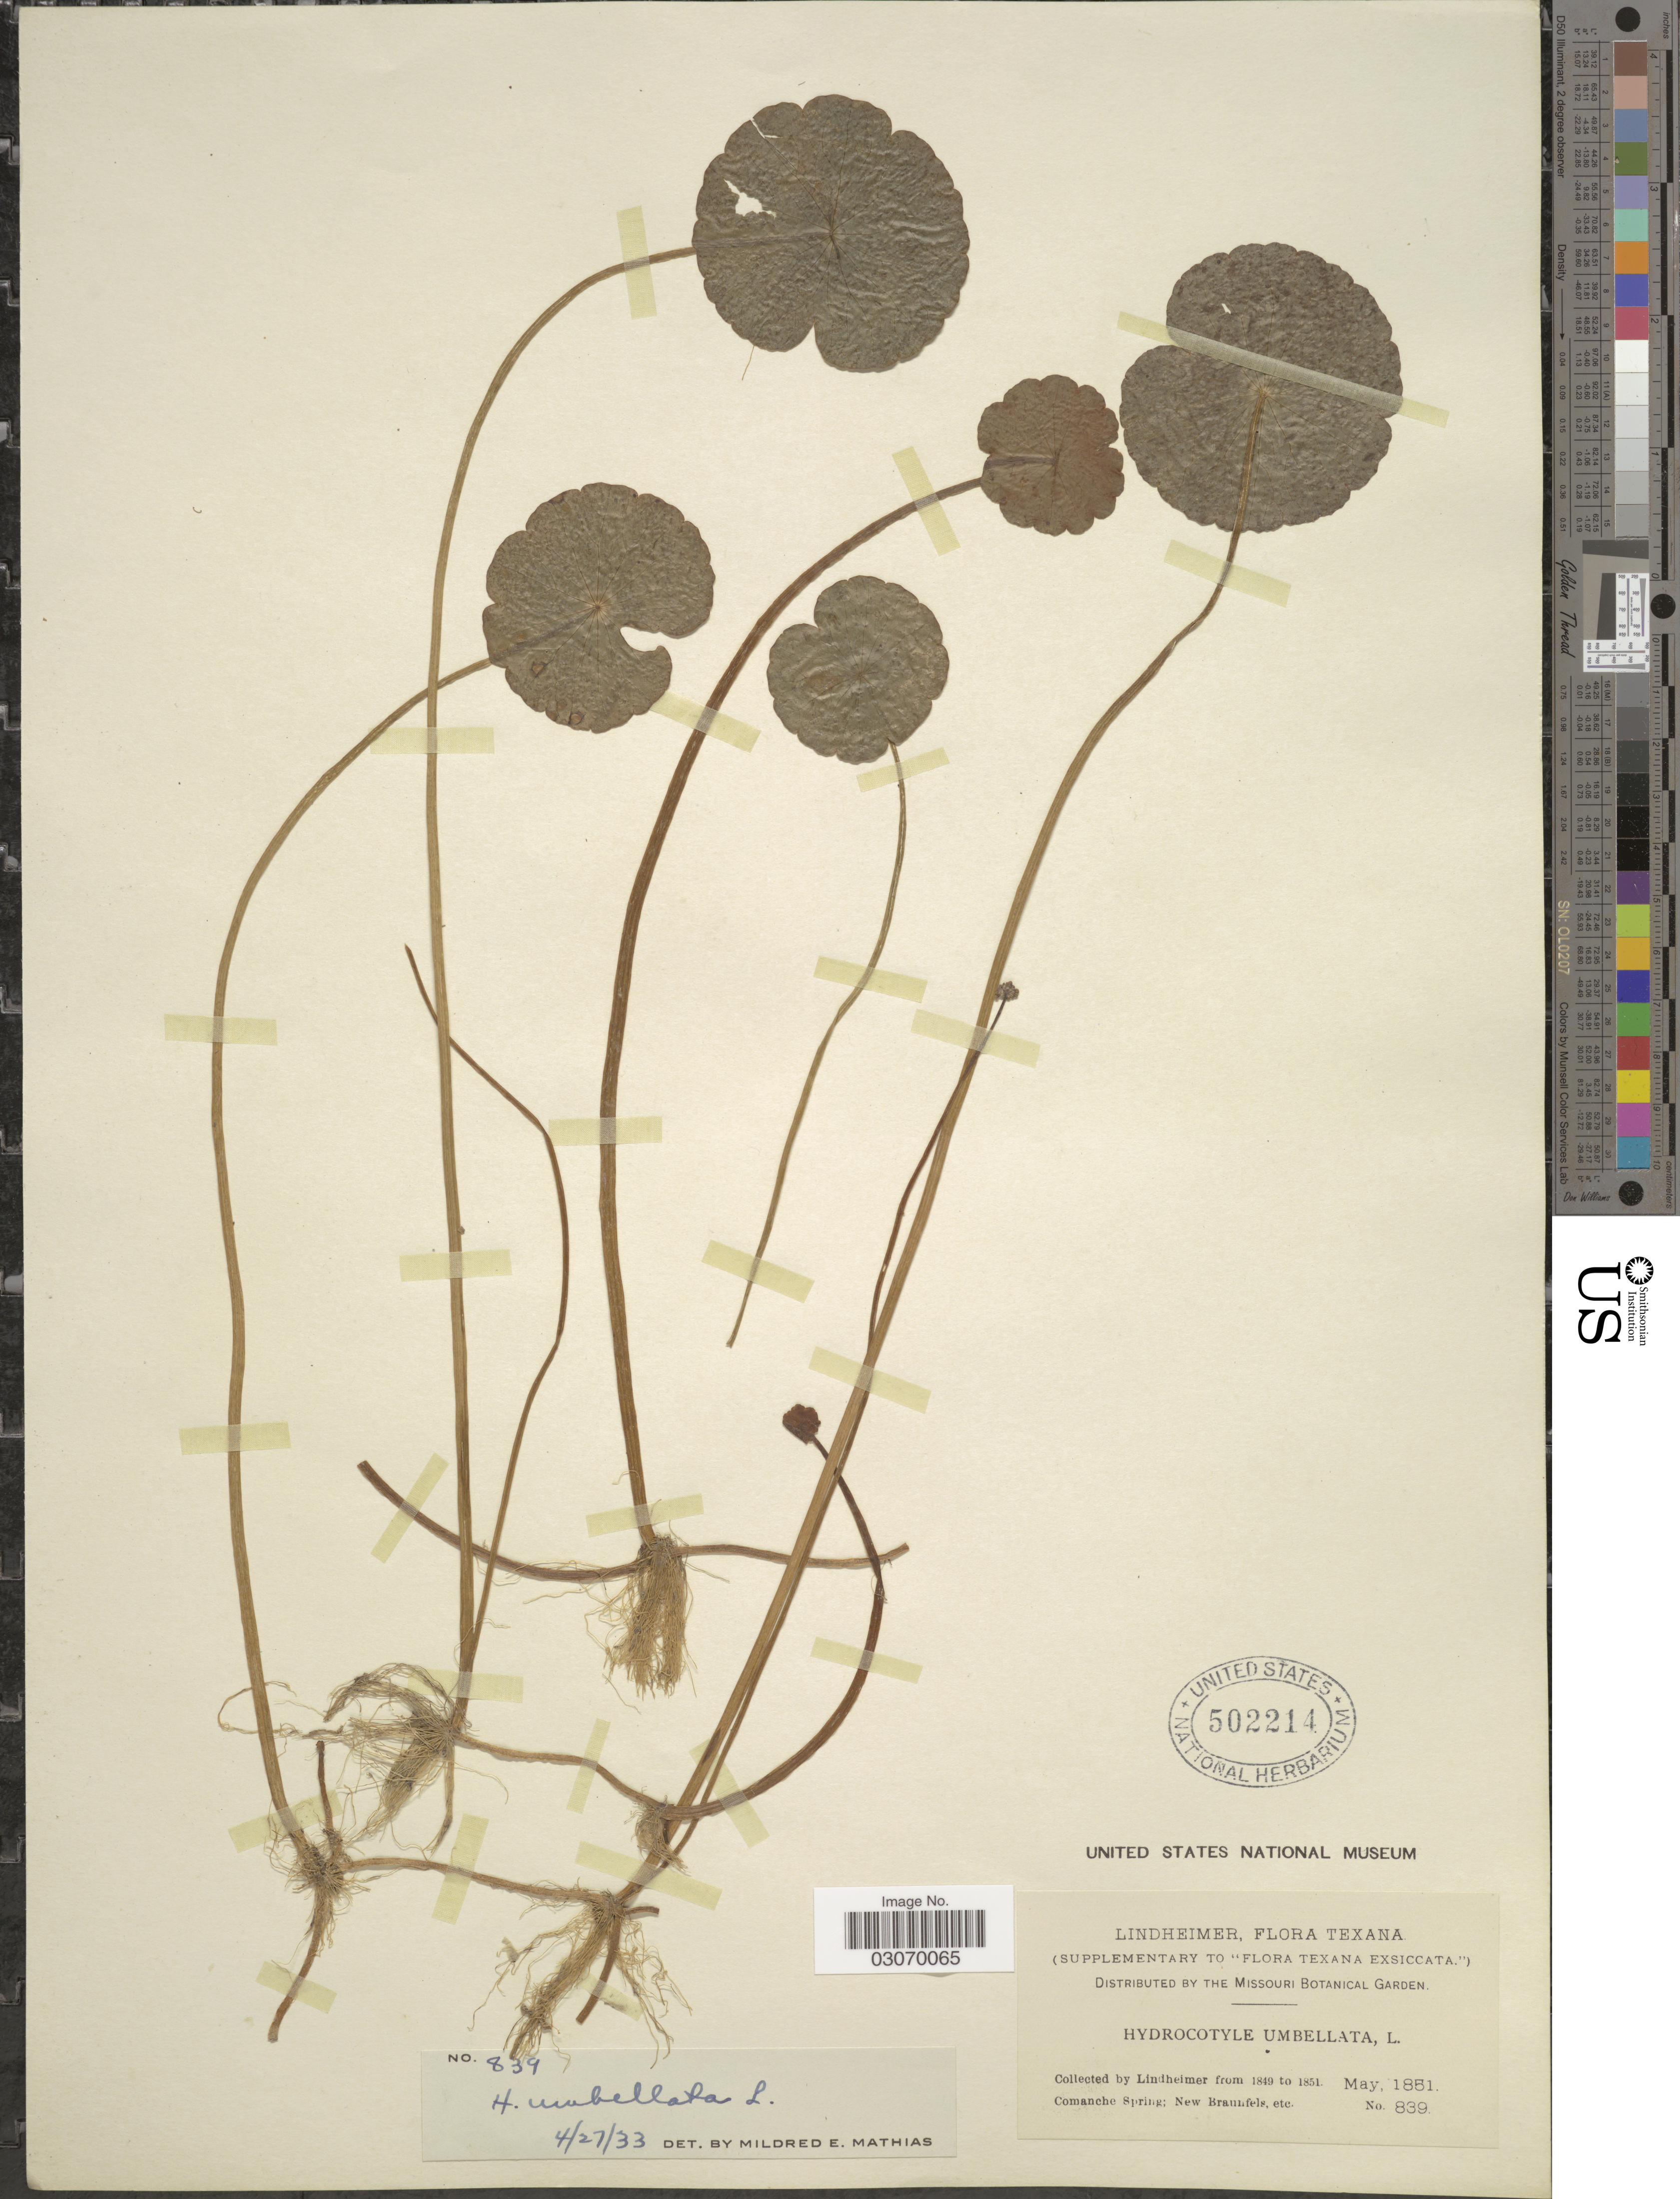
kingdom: Plantae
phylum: Tracheophyta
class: Magnoliopsida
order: Apiales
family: Araliaceae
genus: Hydrocotyle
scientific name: Hydrocotyle umbellata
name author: L.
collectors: -. Lindheimer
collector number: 839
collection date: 1851-05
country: United States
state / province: Texas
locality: Comache Spring; New Braunfels, etc.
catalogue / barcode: US 502214